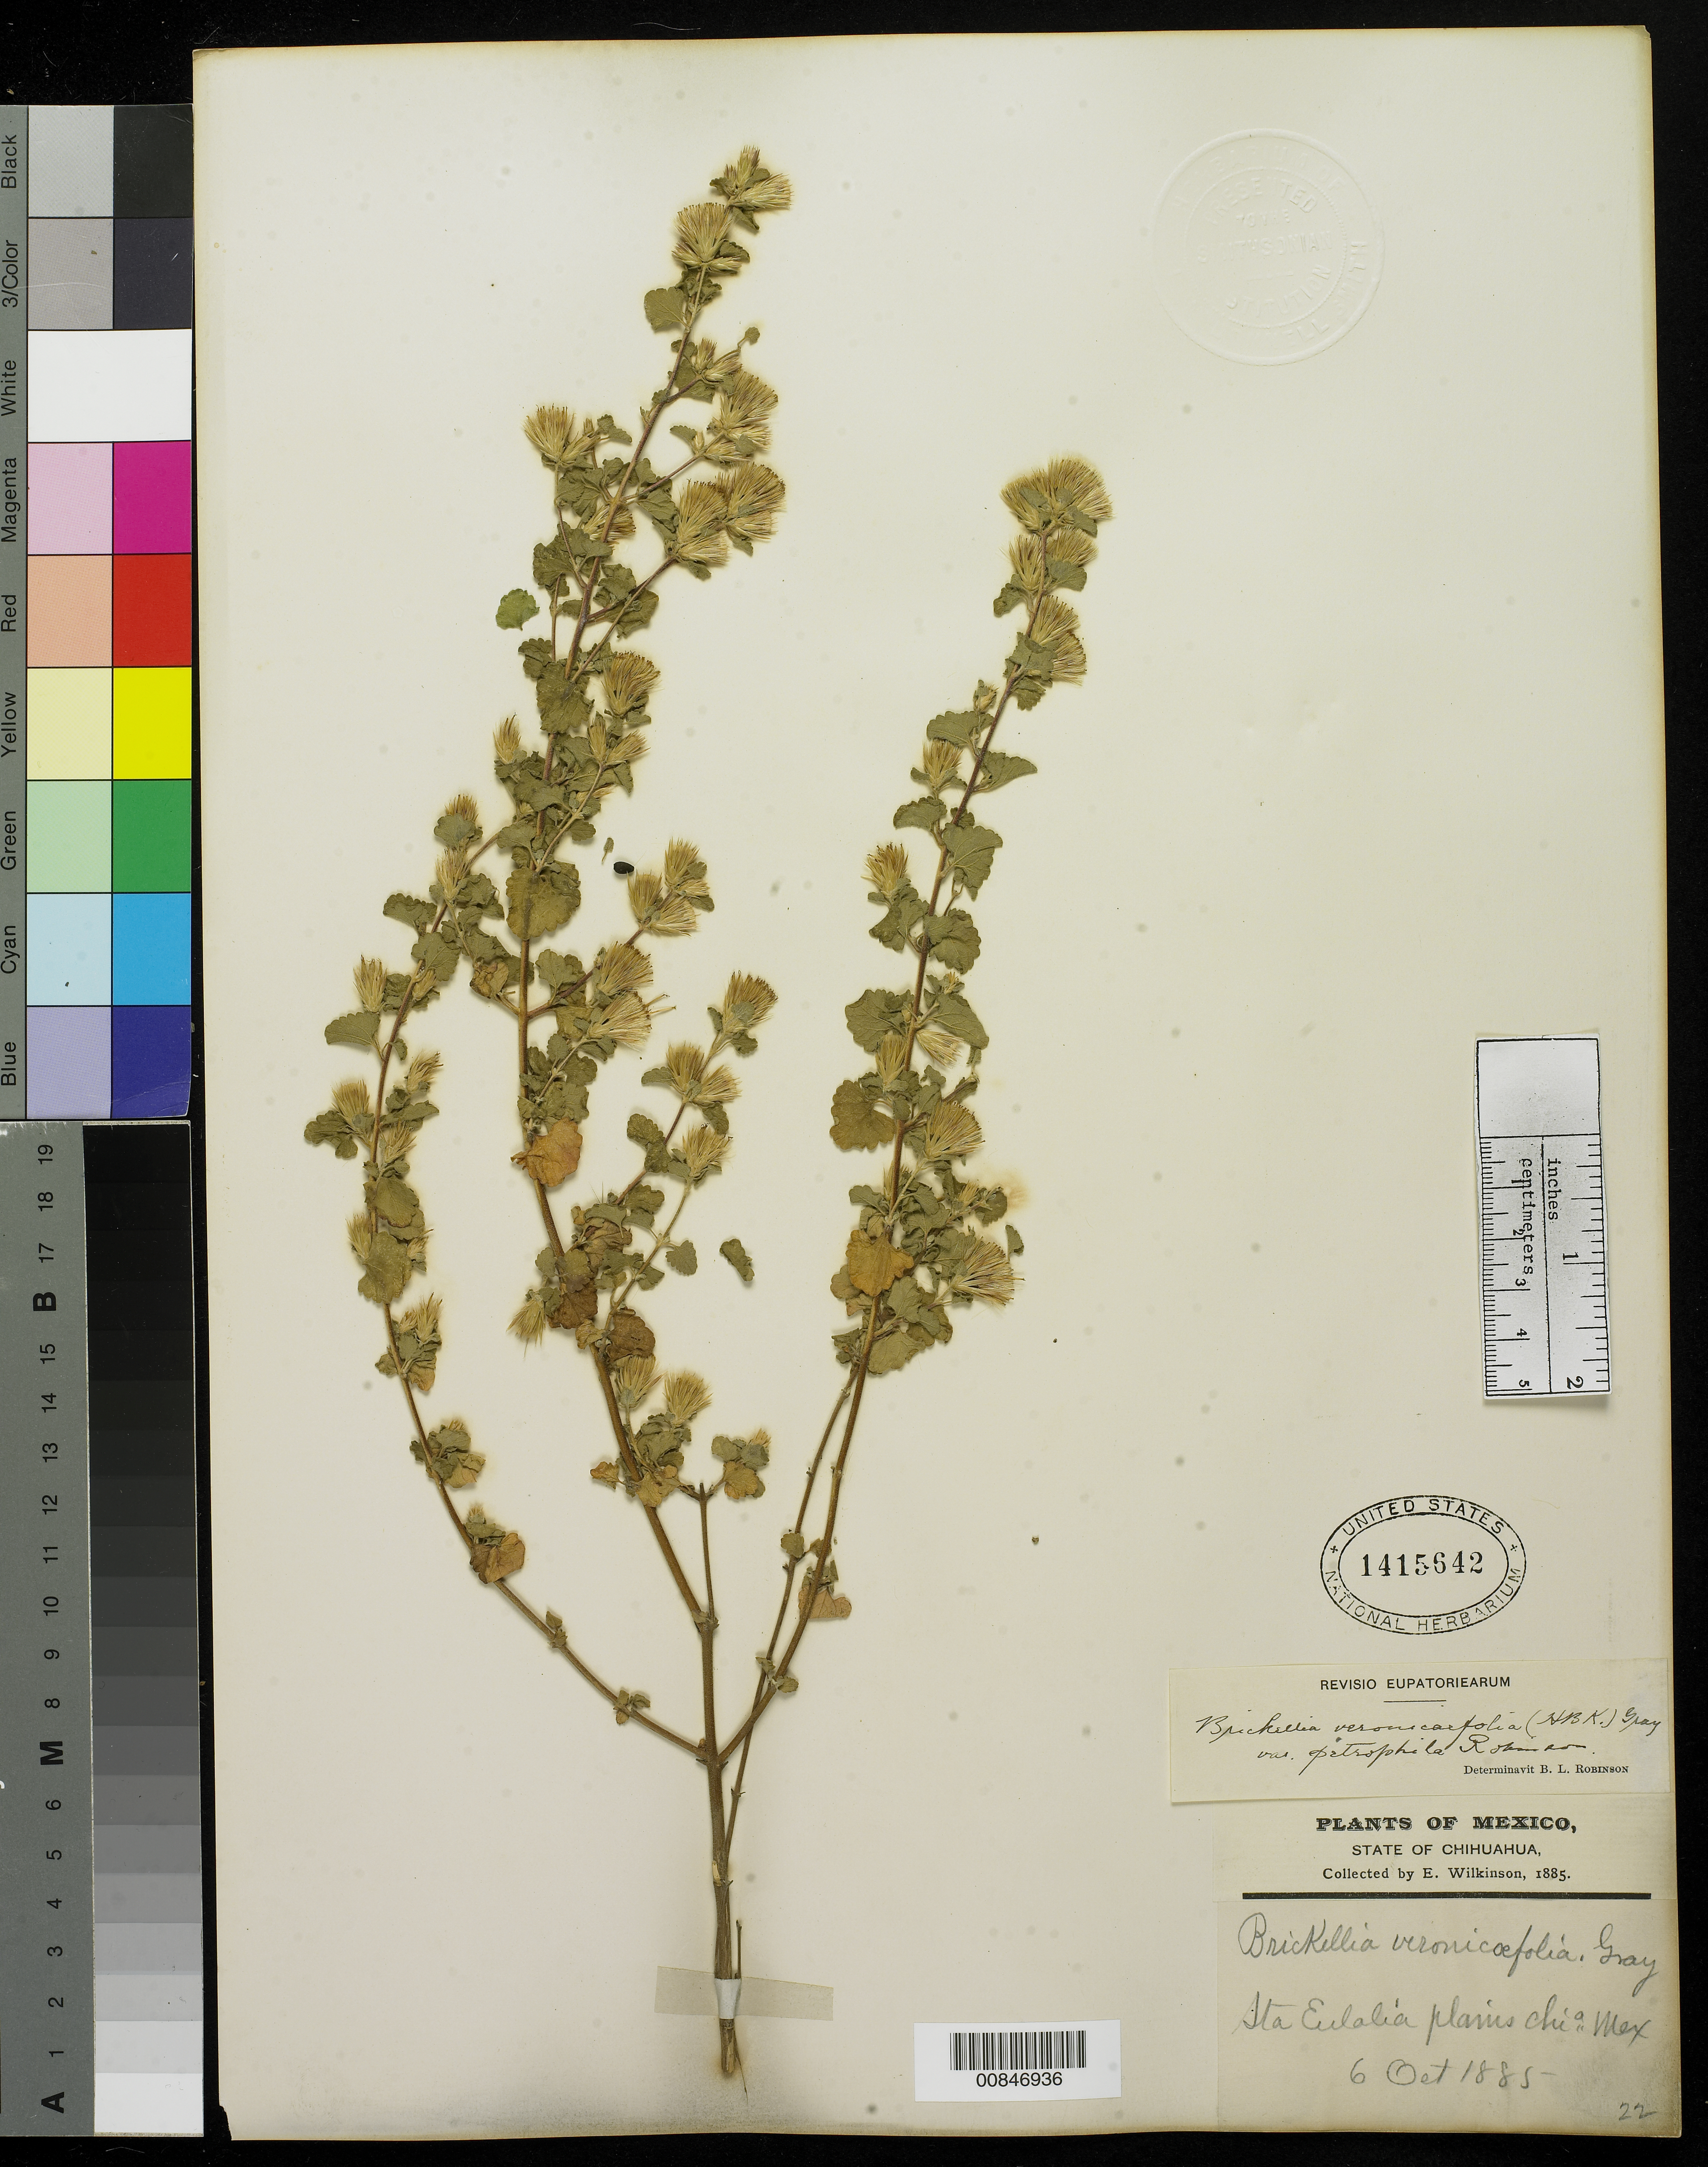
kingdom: Plantae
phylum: Tracheophyta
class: Magnoliopsida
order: Asterales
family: Asteraceae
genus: Brickellia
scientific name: Brickellia veronicaefolia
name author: (Kunth) A. Gray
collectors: E. Wilkinson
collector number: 22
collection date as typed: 06 Oct 1885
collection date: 1885-10-06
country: Mexico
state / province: Chihuahua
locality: Sta. Eulalia Plains, Chihuahua.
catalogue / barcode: US 1415642